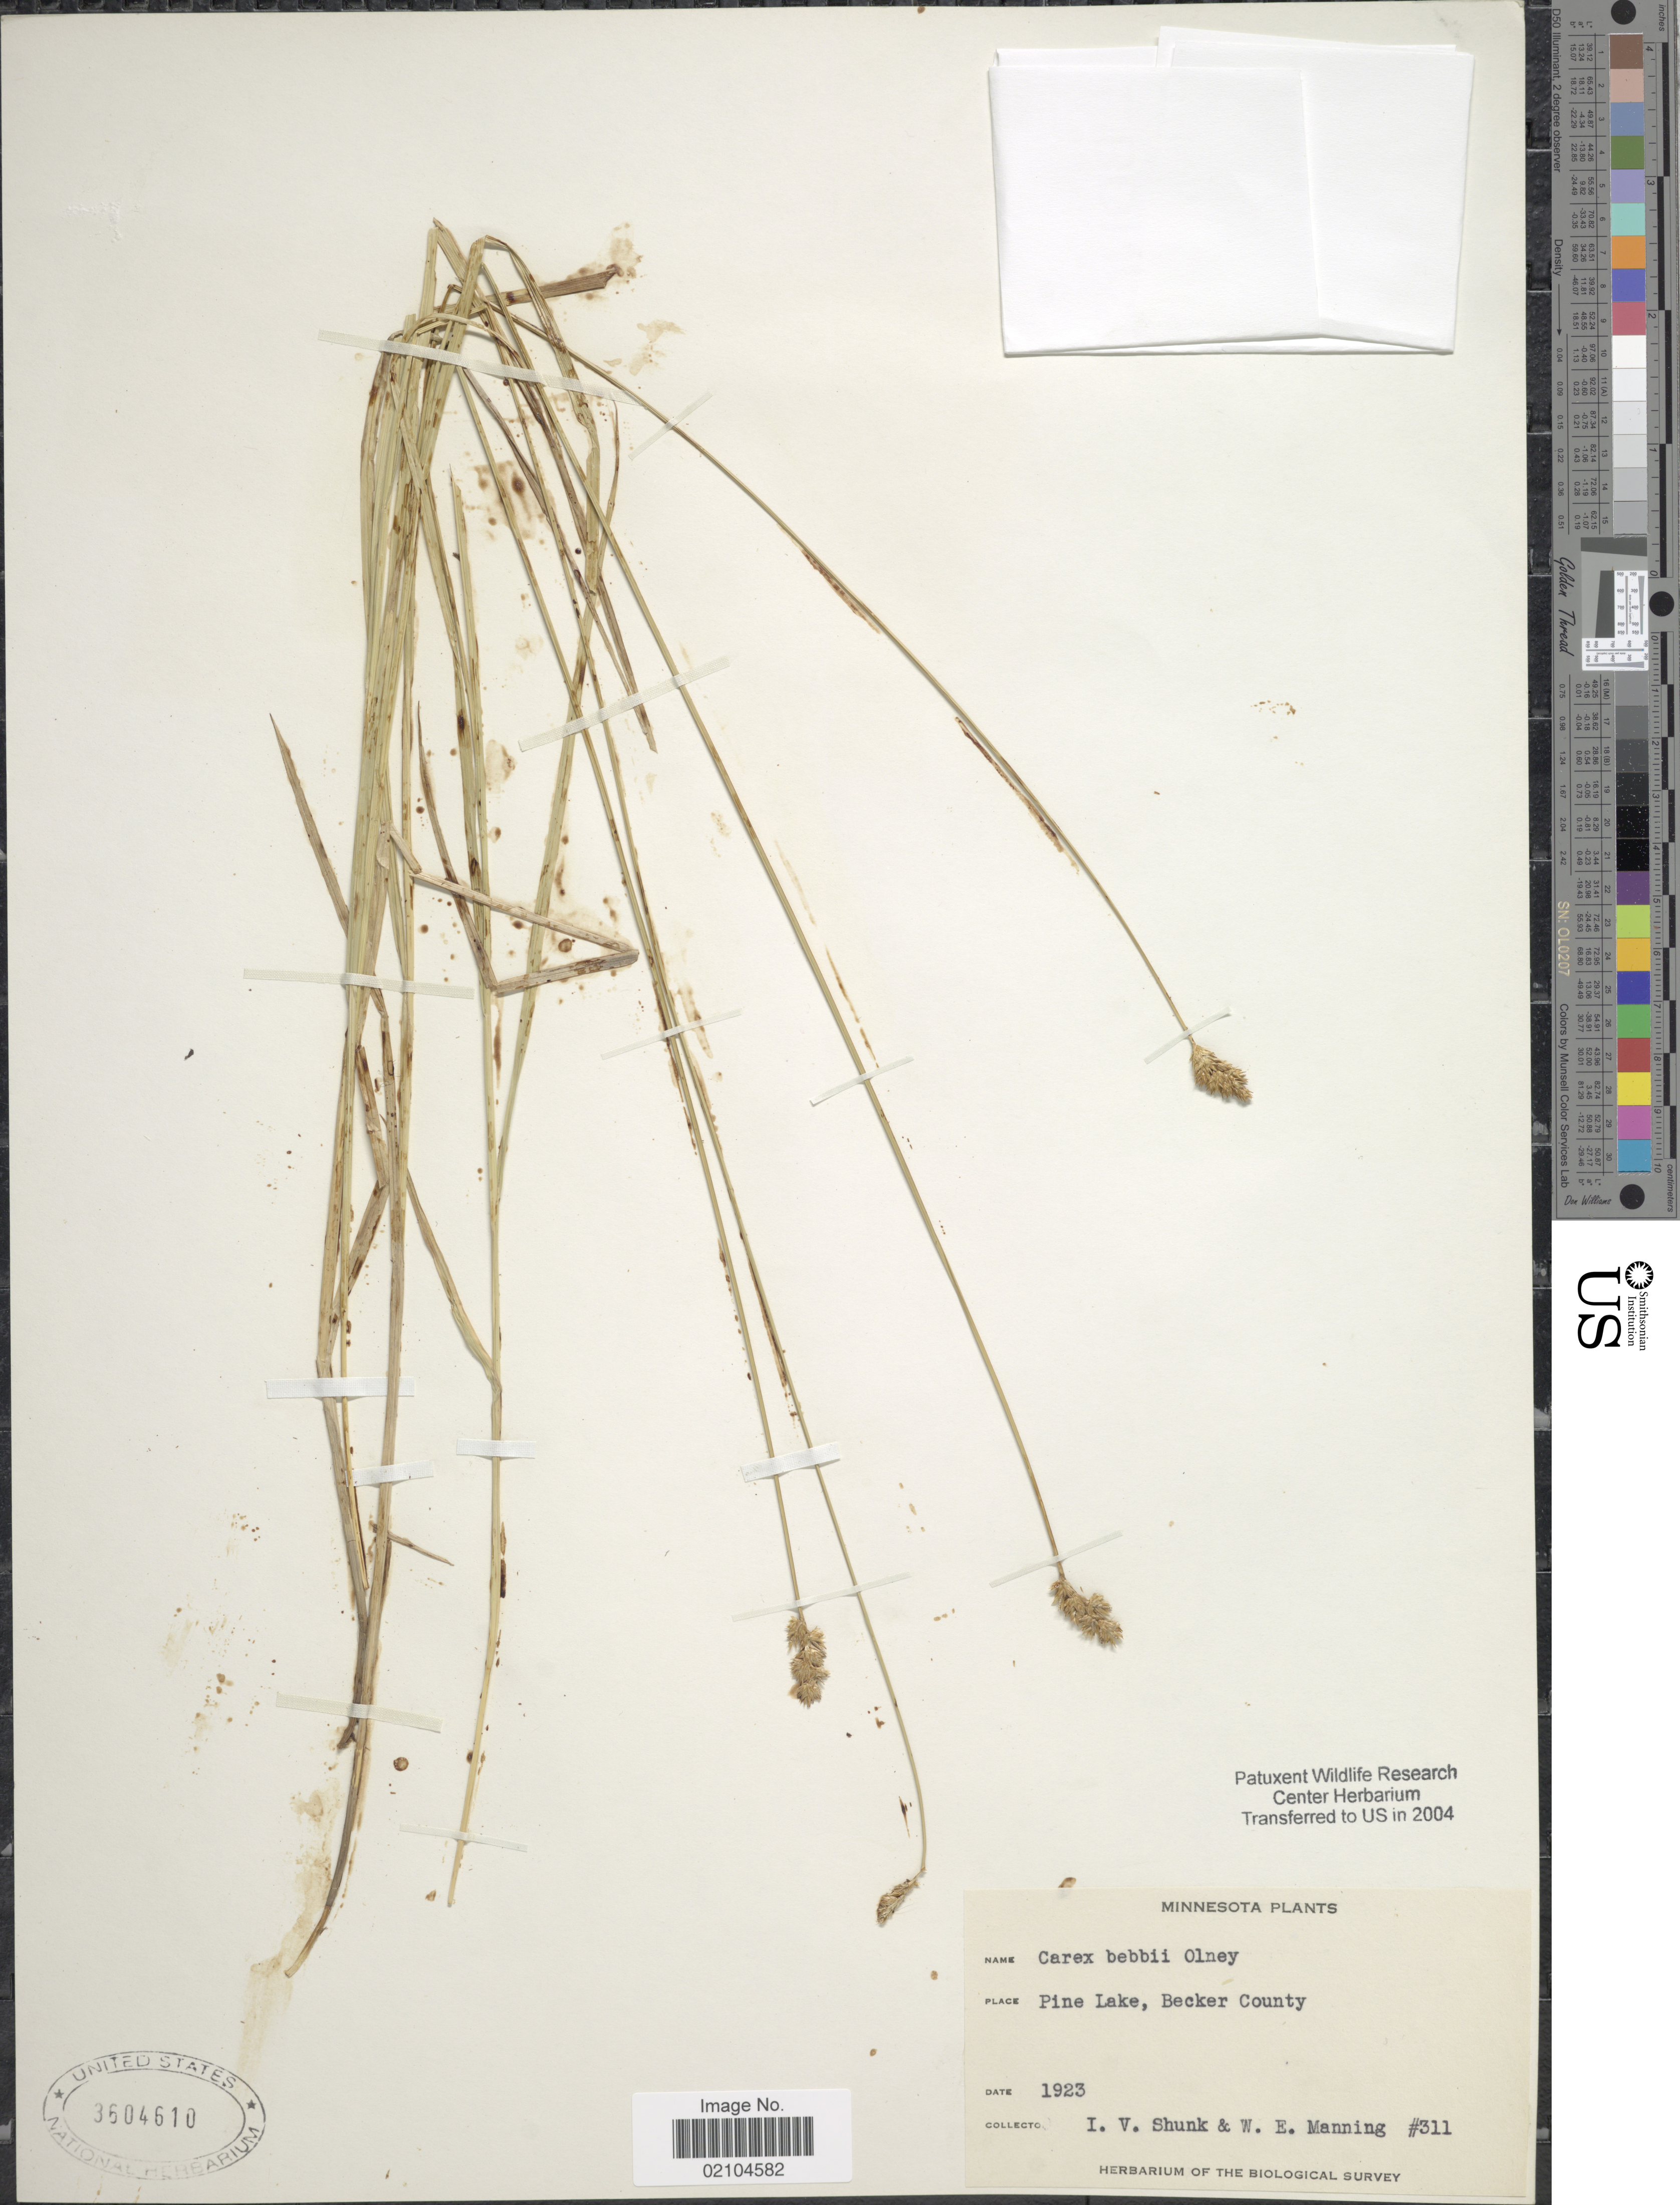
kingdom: Plantae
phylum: Tracheophyta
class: Liliopsida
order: Poales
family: Cyperaceae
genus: Carex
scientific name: Carex bebbii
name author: (L.H. Bailey) Olney ex Fernald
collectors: I. Shunk & W. Manning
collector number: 311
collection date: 1923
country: United States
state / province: Minnesota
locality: Pine Lake, Becker County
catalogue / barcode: US 3604610